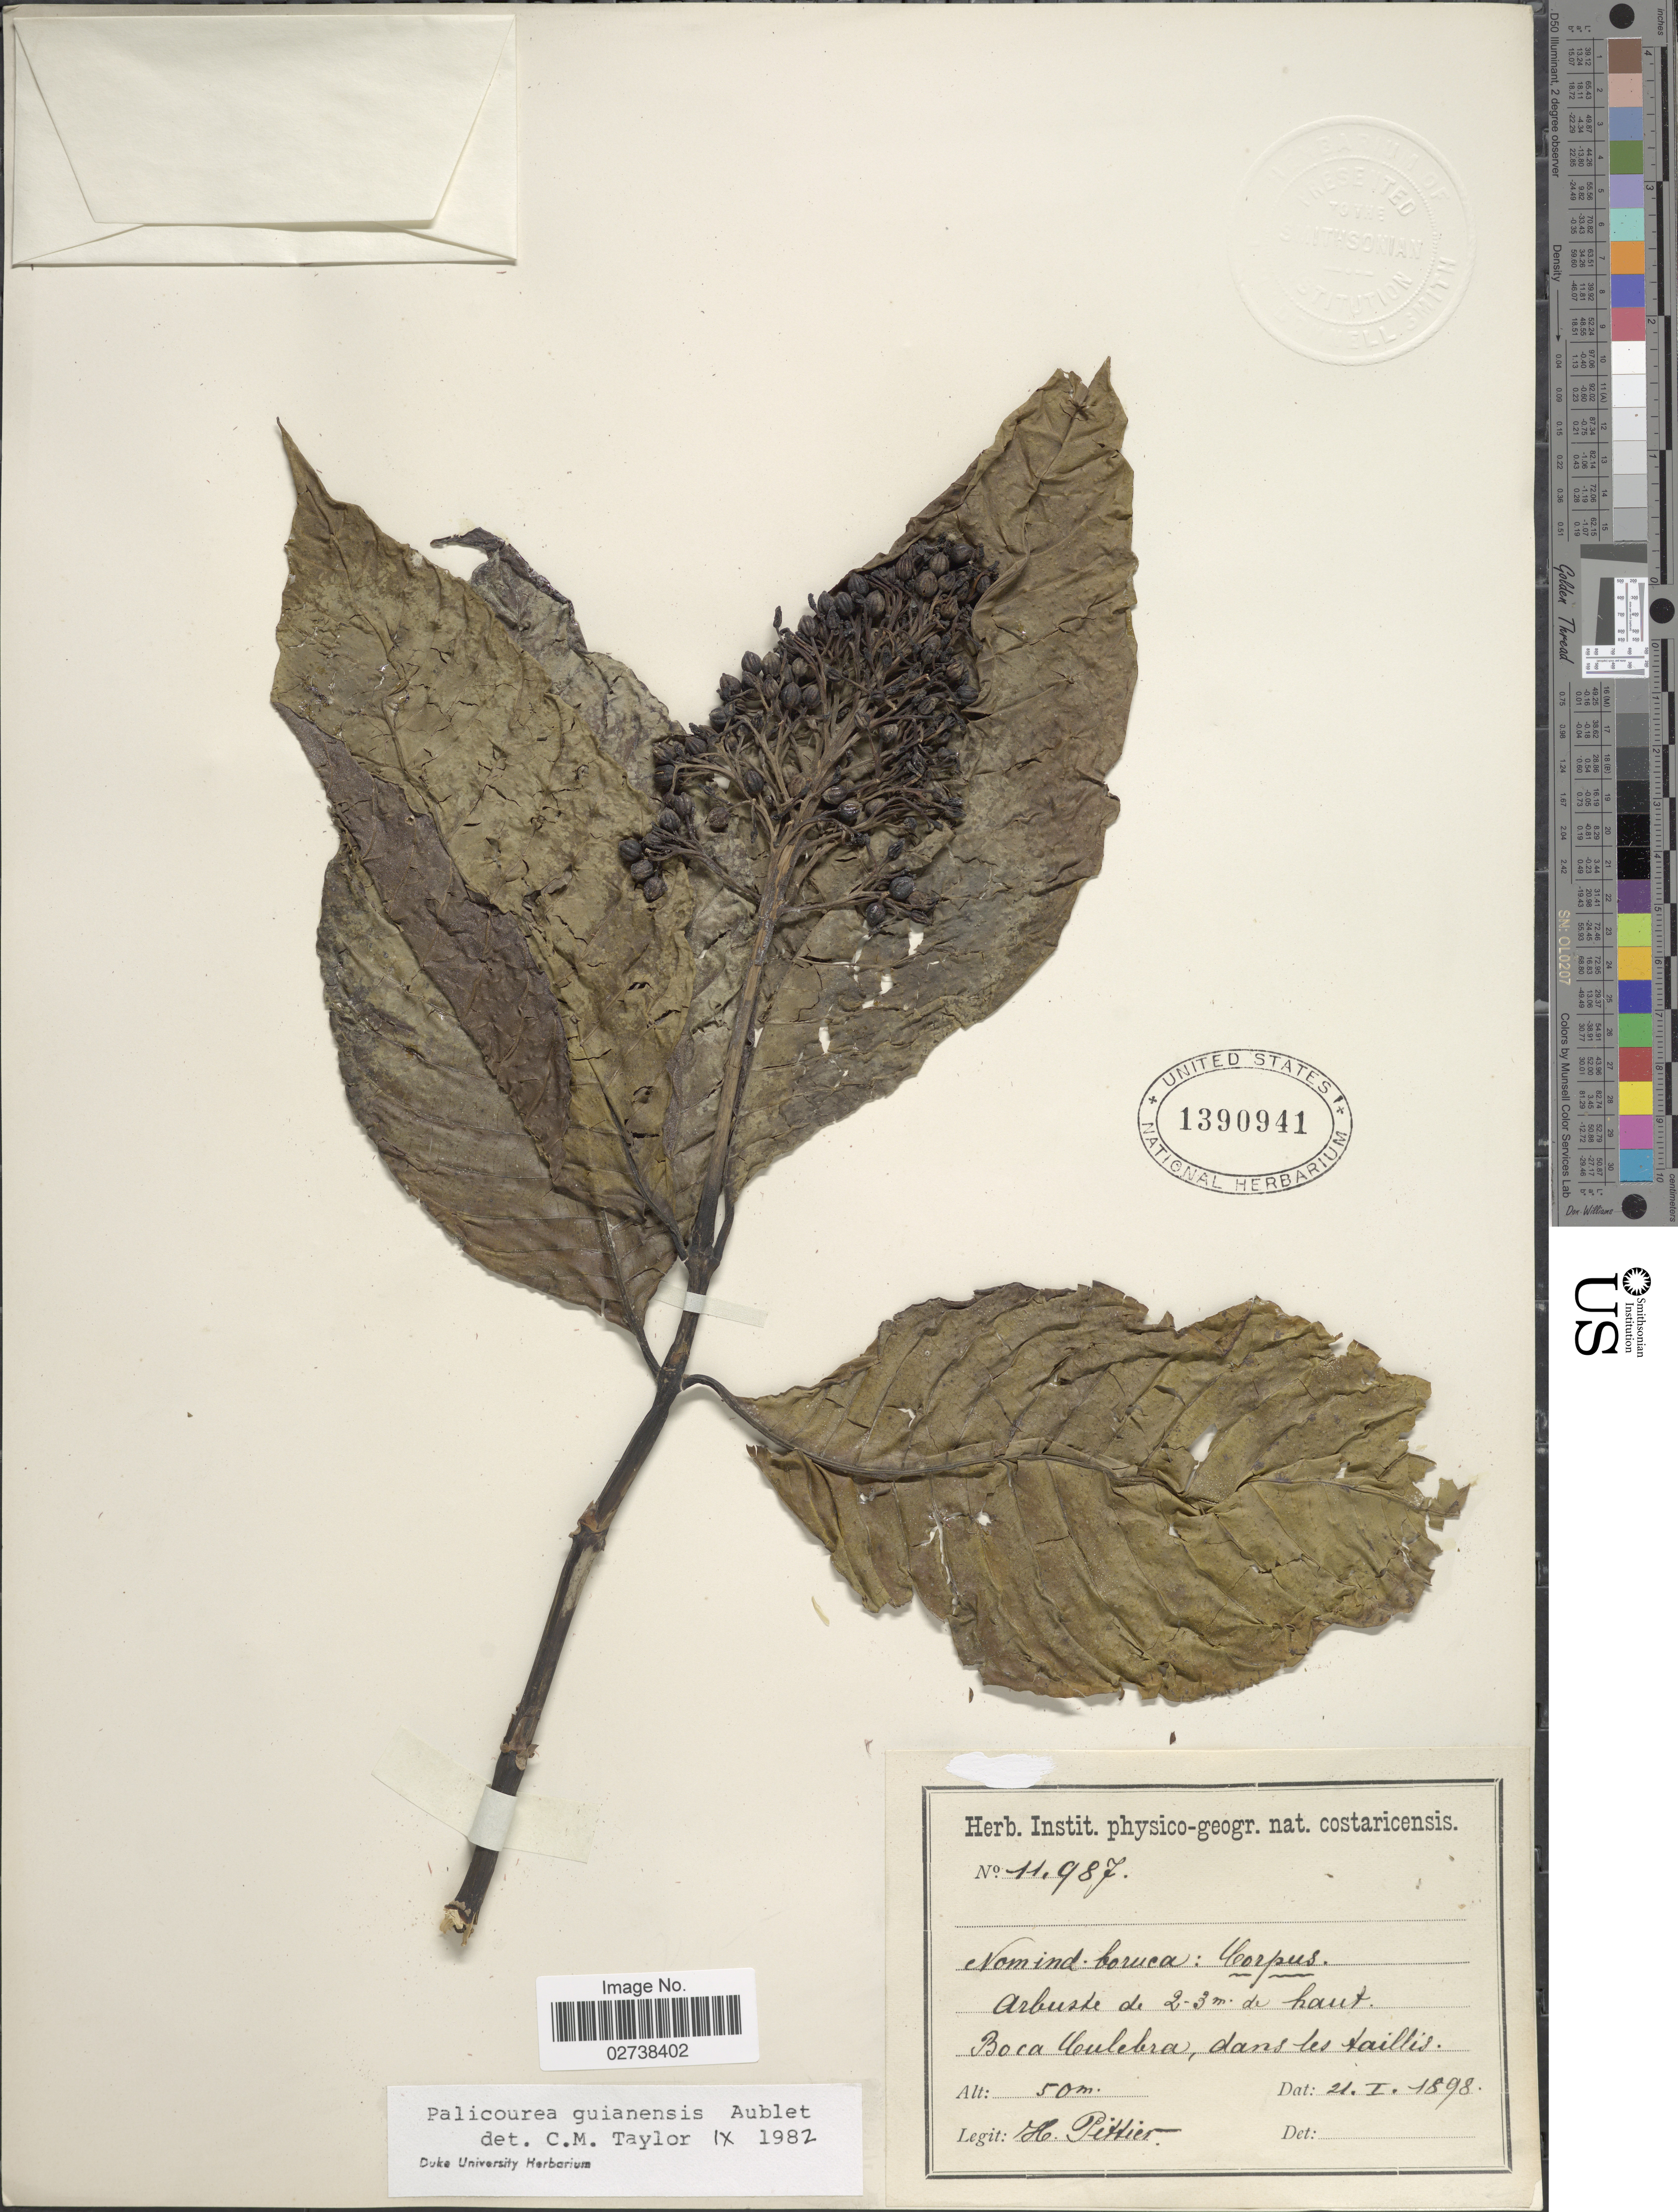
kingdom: Plantae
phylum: Tracheophyta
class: Magnoliopsida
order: Gentianales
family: Rubiaceae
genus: Palicourea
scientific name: Palicourea guianensis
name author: Aubl.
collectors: H. F. Pittier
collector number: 11987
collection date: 1898-01-21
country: Costa Rica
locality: Boca Culebra, dans les taillis [Boca Culebra, in the thickets]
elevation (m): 50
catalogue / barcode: US 1390941